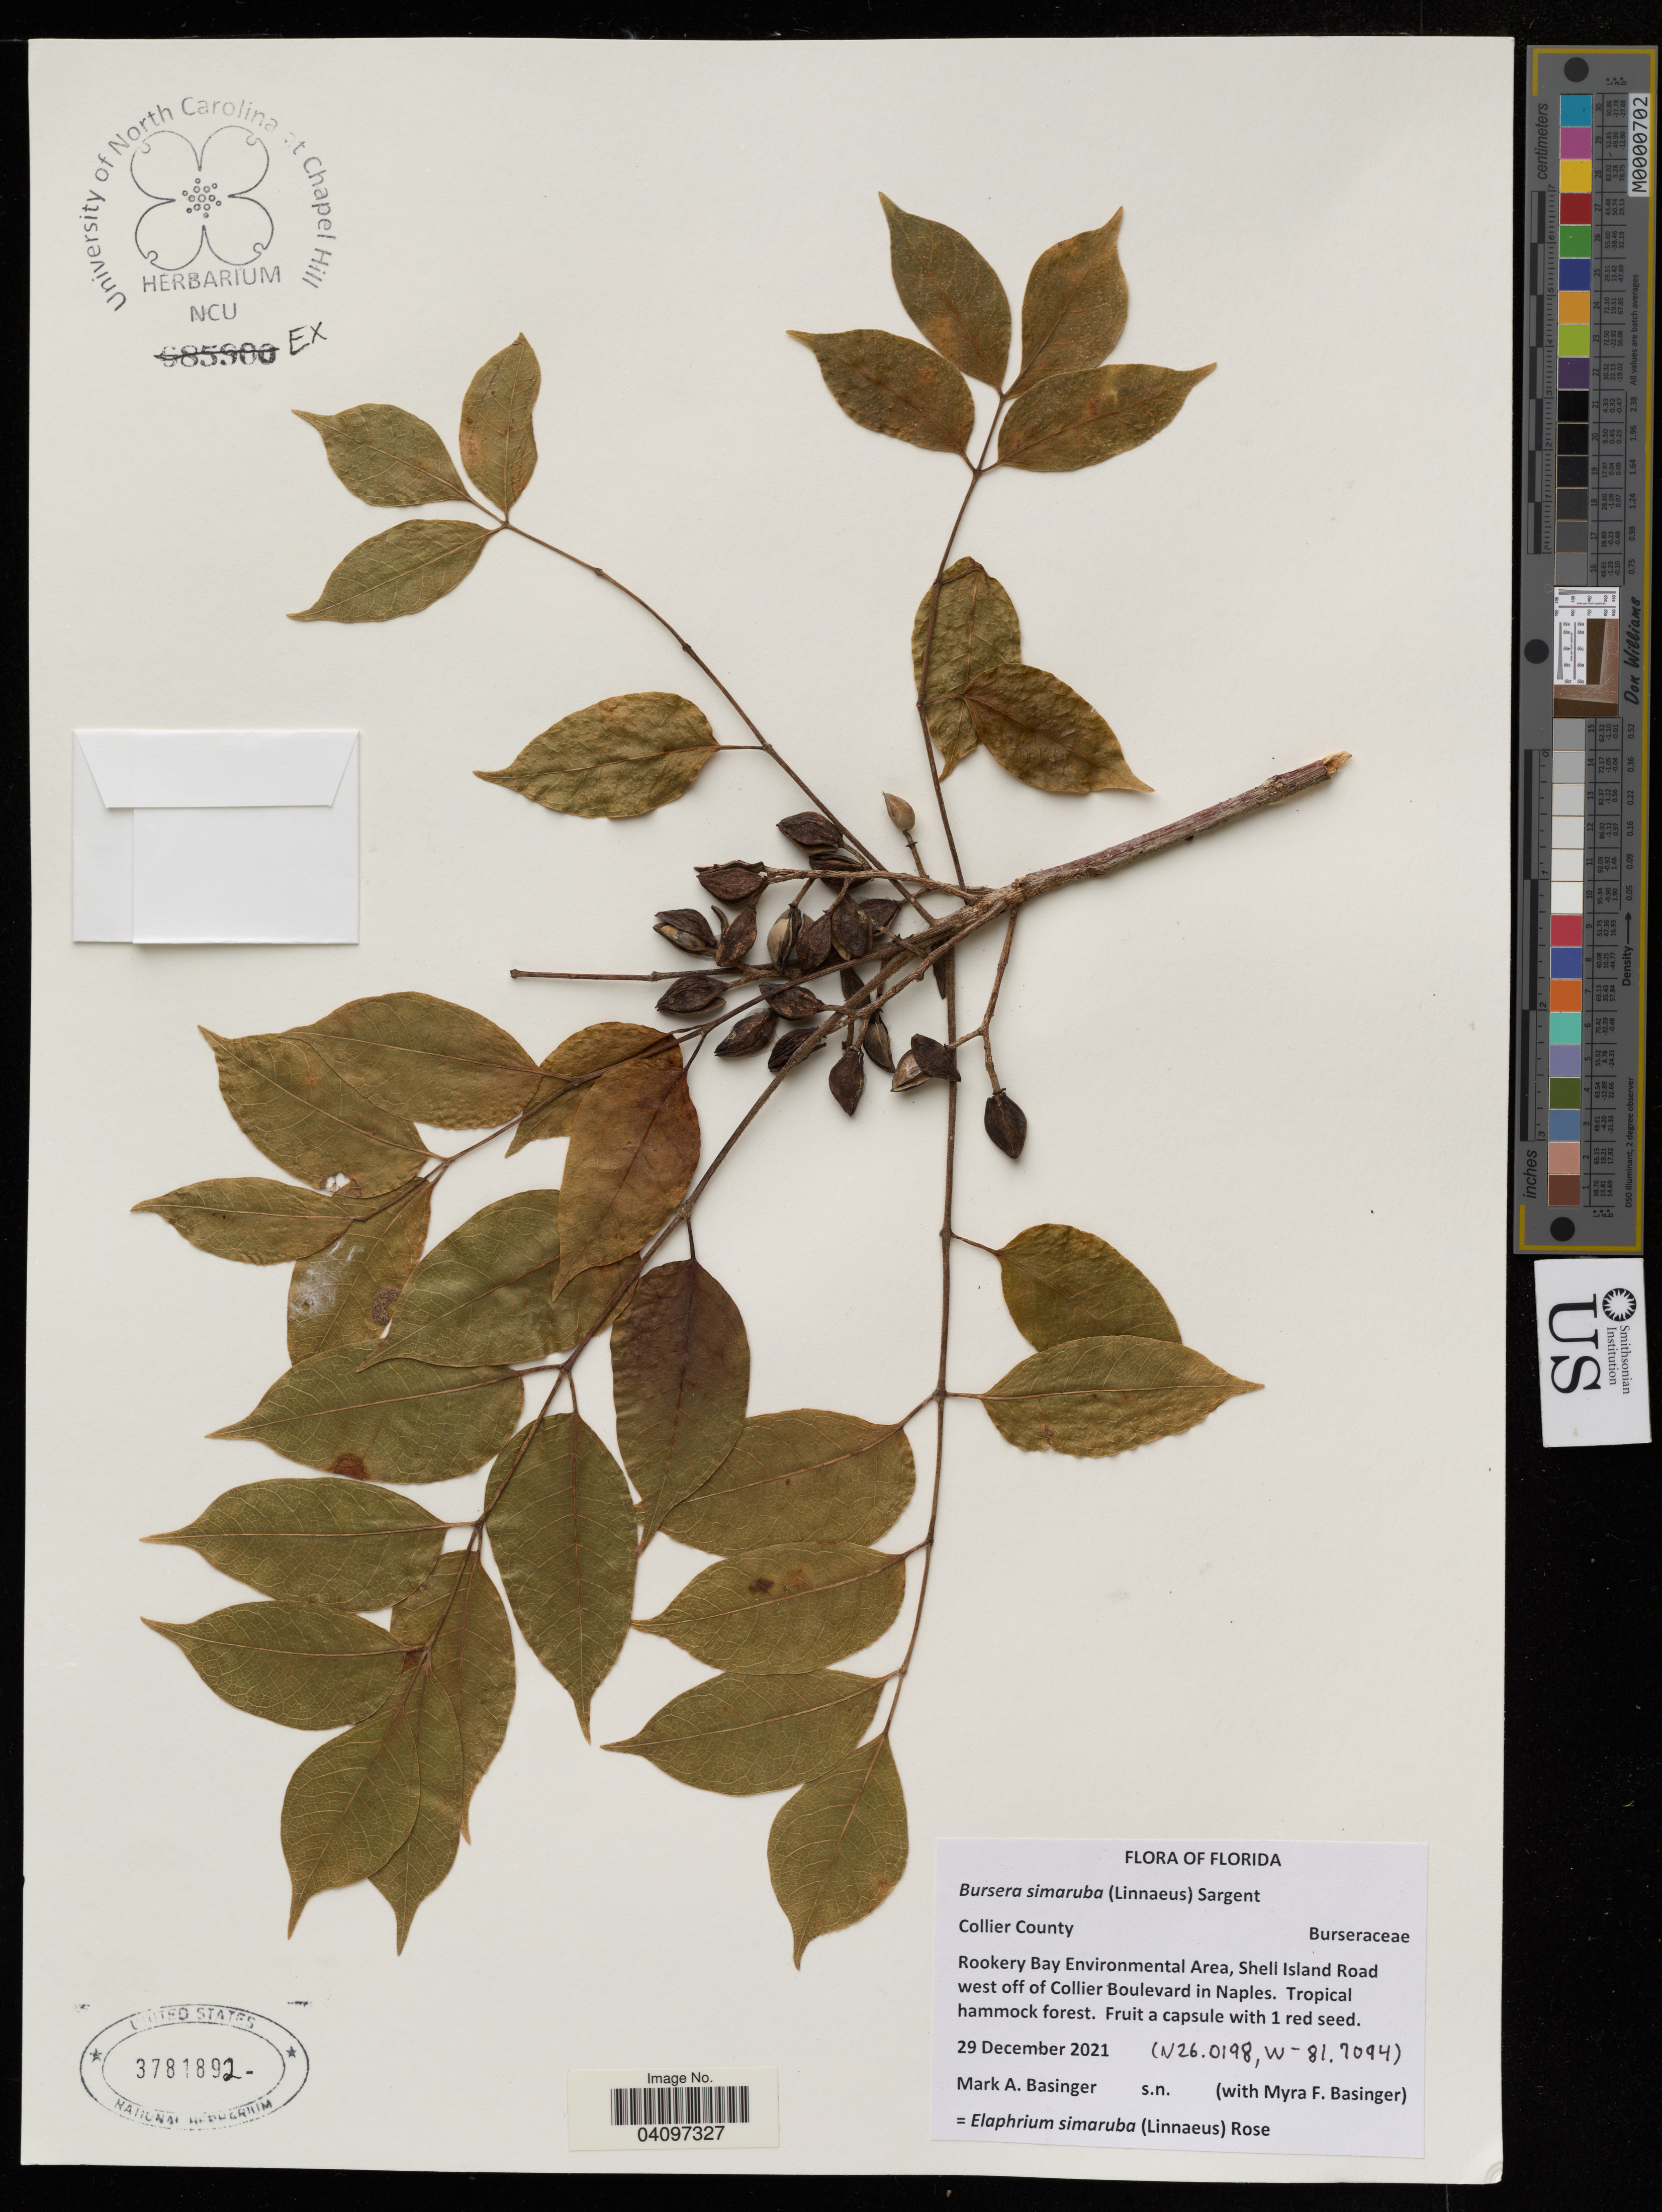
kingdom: Plantae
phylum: Tracheophyta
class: Magnoliopsida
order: Sapindales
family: Burseraceae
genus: Bursera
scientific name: Bursera simaruba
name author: (L.) Sarg.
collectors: M. Basinger & M. Basinger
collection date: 2021-12-29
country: United States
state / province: Florida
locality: Collier County. Rookery Bay Environmental Area, Shell Island Road west off of Collier Boulevard in Naples.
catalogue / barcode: US 3781892